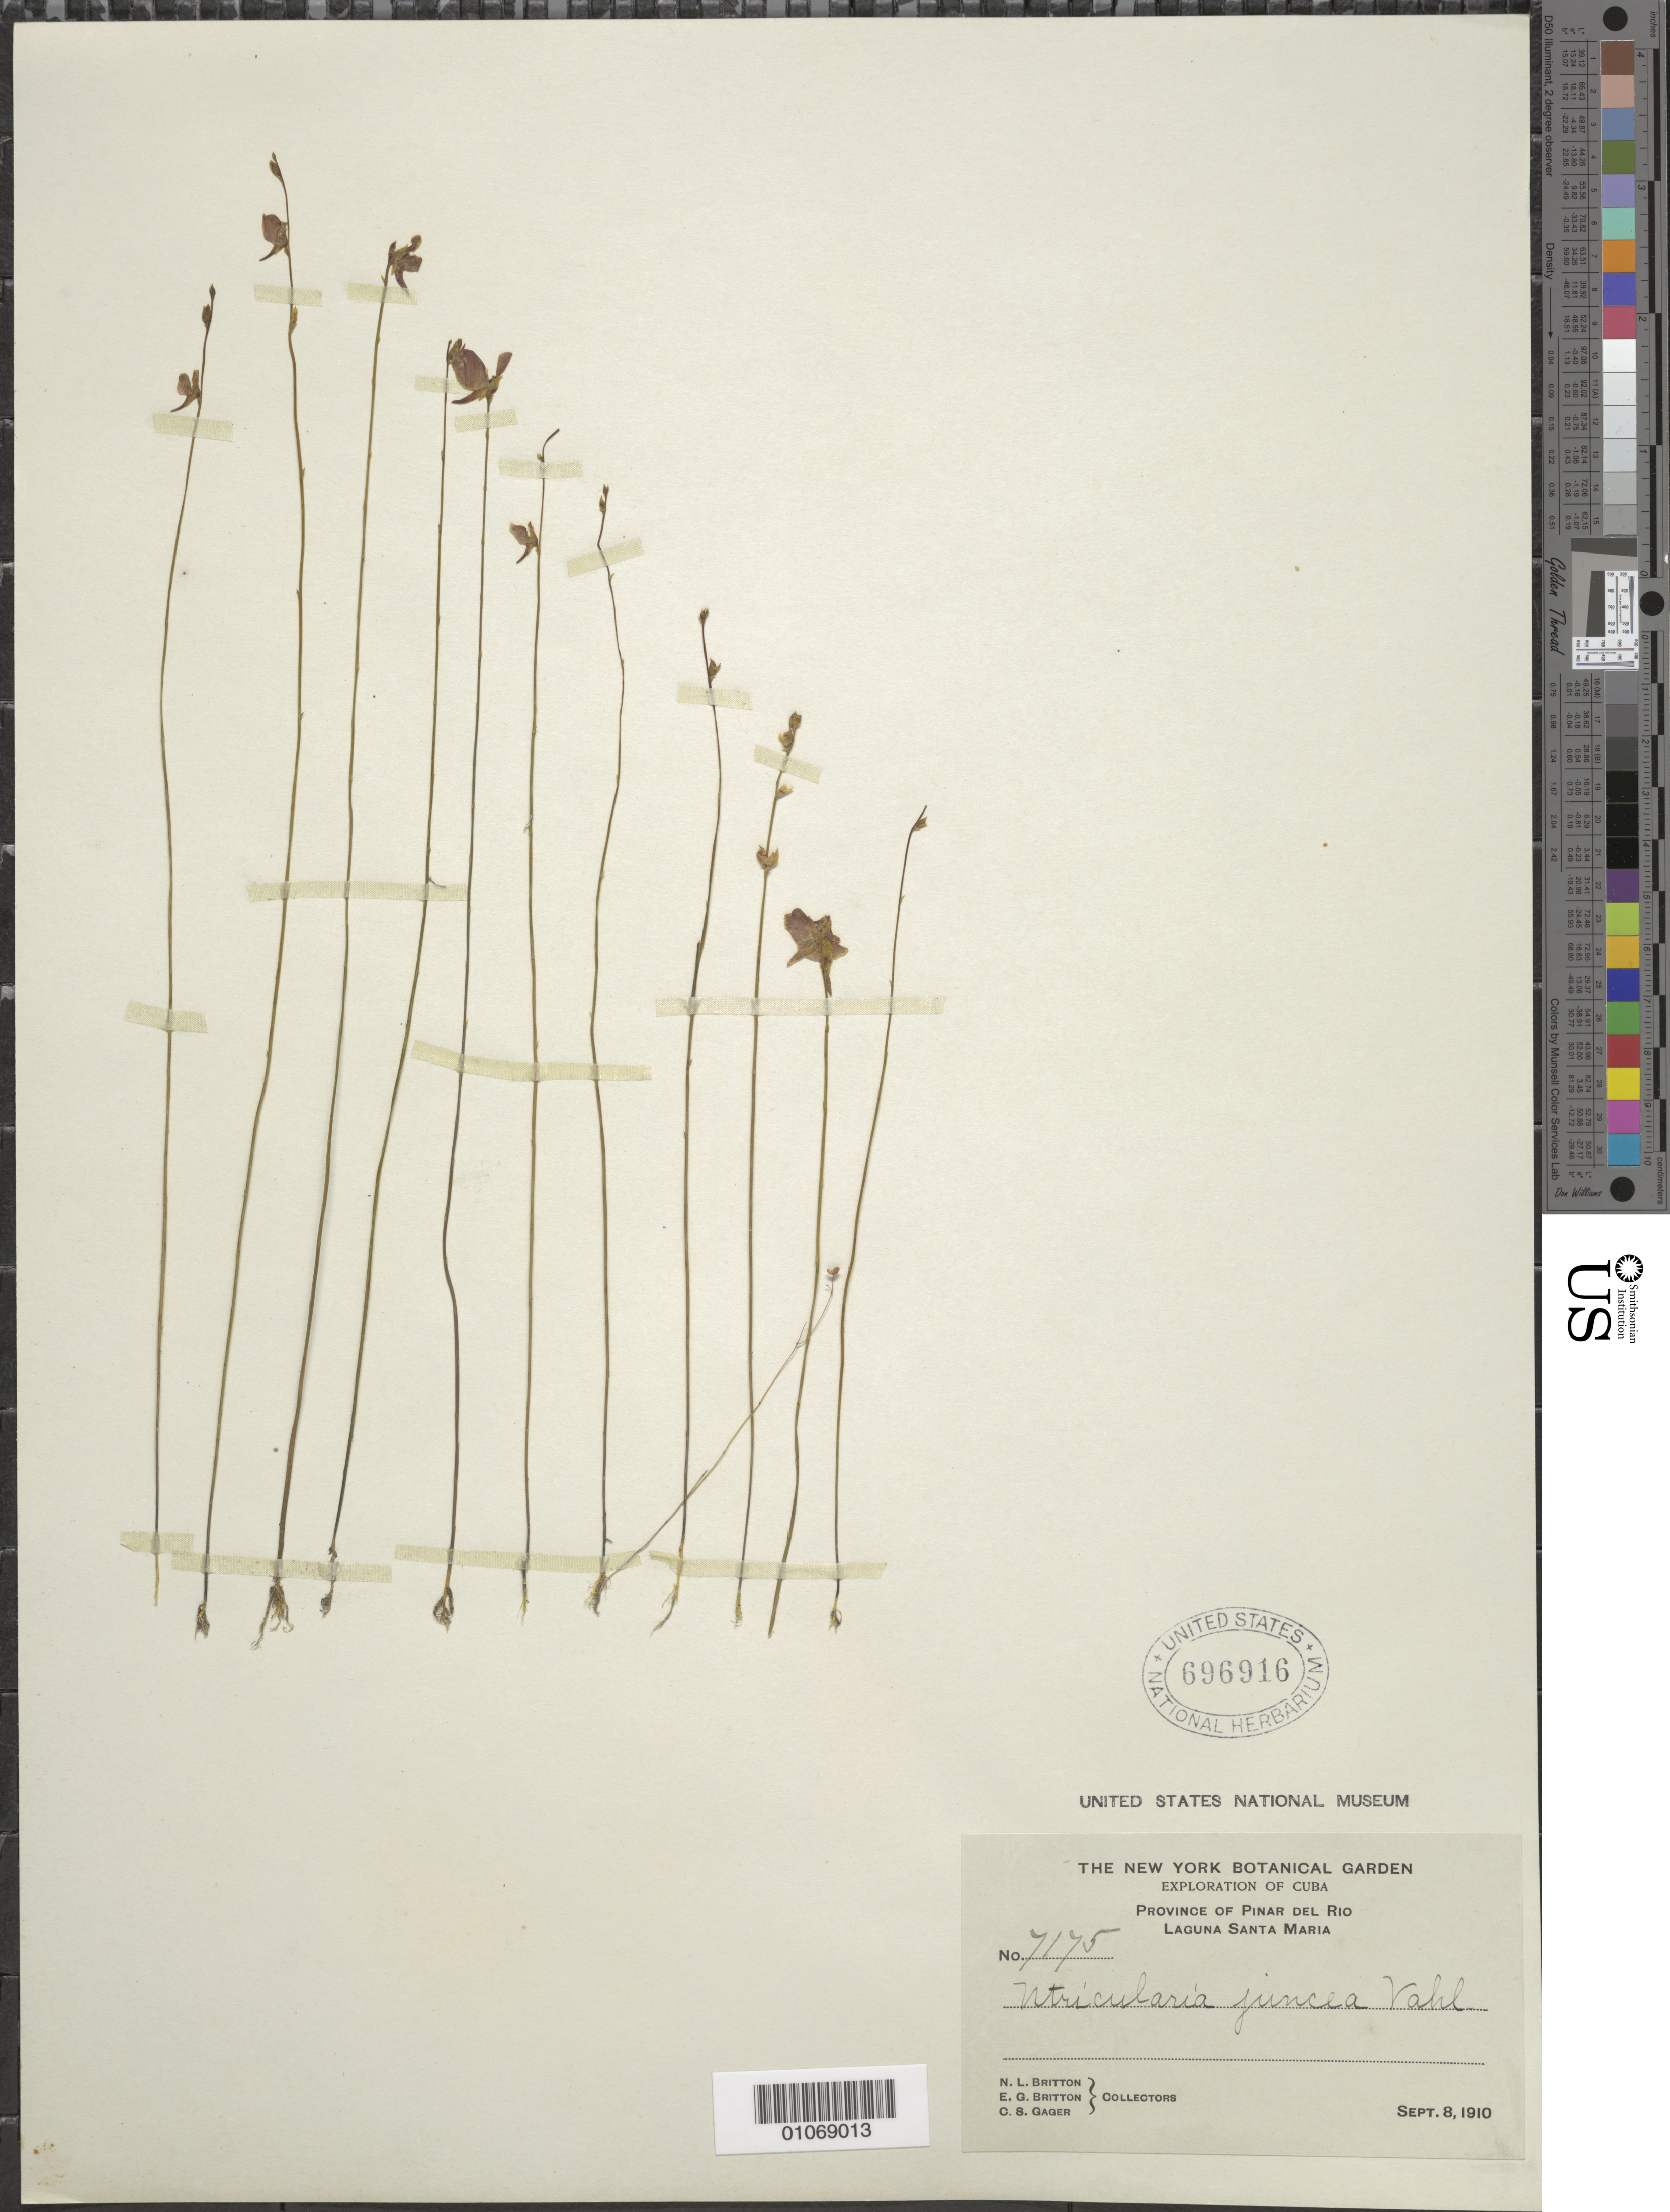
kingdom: Plantae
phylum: Tracheophyta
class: Magnoliopsida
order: Lamiales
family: Lentibulariaceae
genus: Utricularia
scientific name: Utricularia juncea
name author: Vahl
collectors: N. Britton, E. G. Britton & C. Gager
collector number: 7175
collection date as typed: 08 Sep 1910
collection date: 1910-09-08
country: Cuba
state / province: Pinar del Rio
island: Cuba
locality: Laguna Santa Maria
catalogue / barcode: US 696916